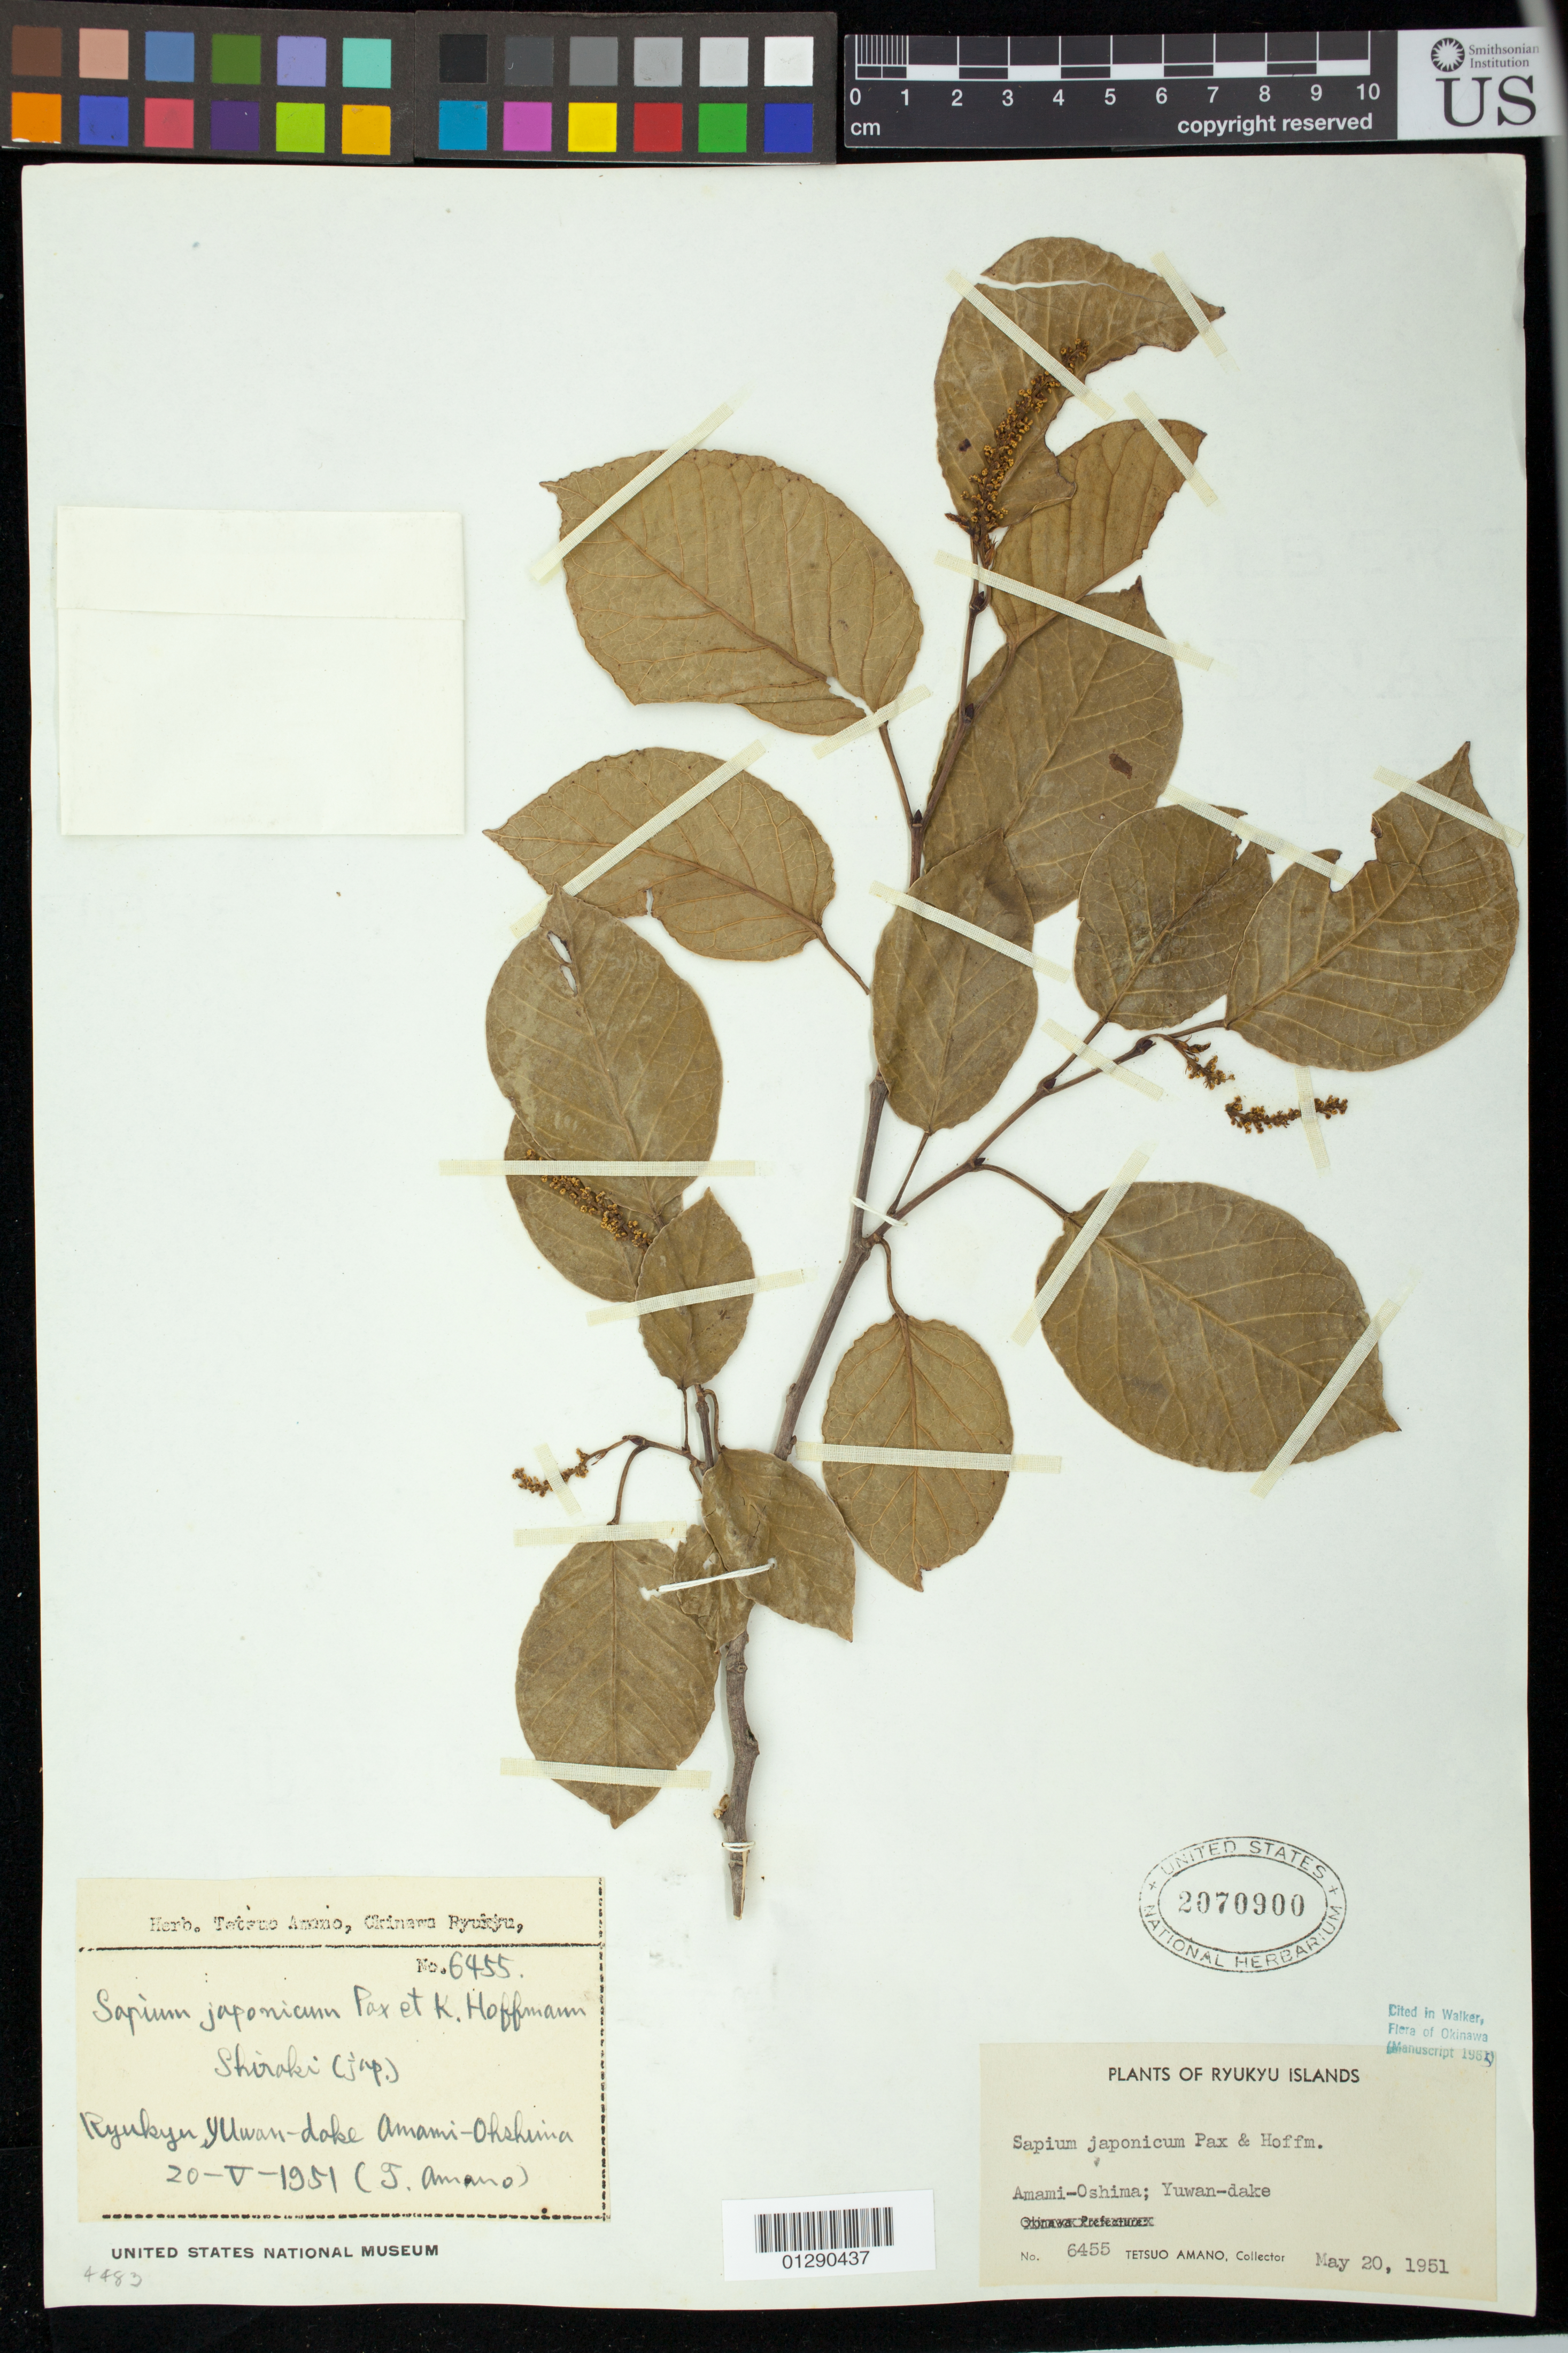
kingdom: Plantae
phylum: Tracheophyta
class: Magnoliopsida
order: Malpighiales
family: Euphorbiaceae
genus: Sapium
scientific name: Sapium japonicum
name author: (Siebold & Zucc.) Pax & K. Hoffm.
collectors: T. Amano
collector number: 6455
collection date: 1951-05-20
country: Japan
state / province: Okinawa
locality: Amami-Ohshima [Oshima] [Amami Shoto]; Yuwan-dake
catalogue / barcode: US 2070900